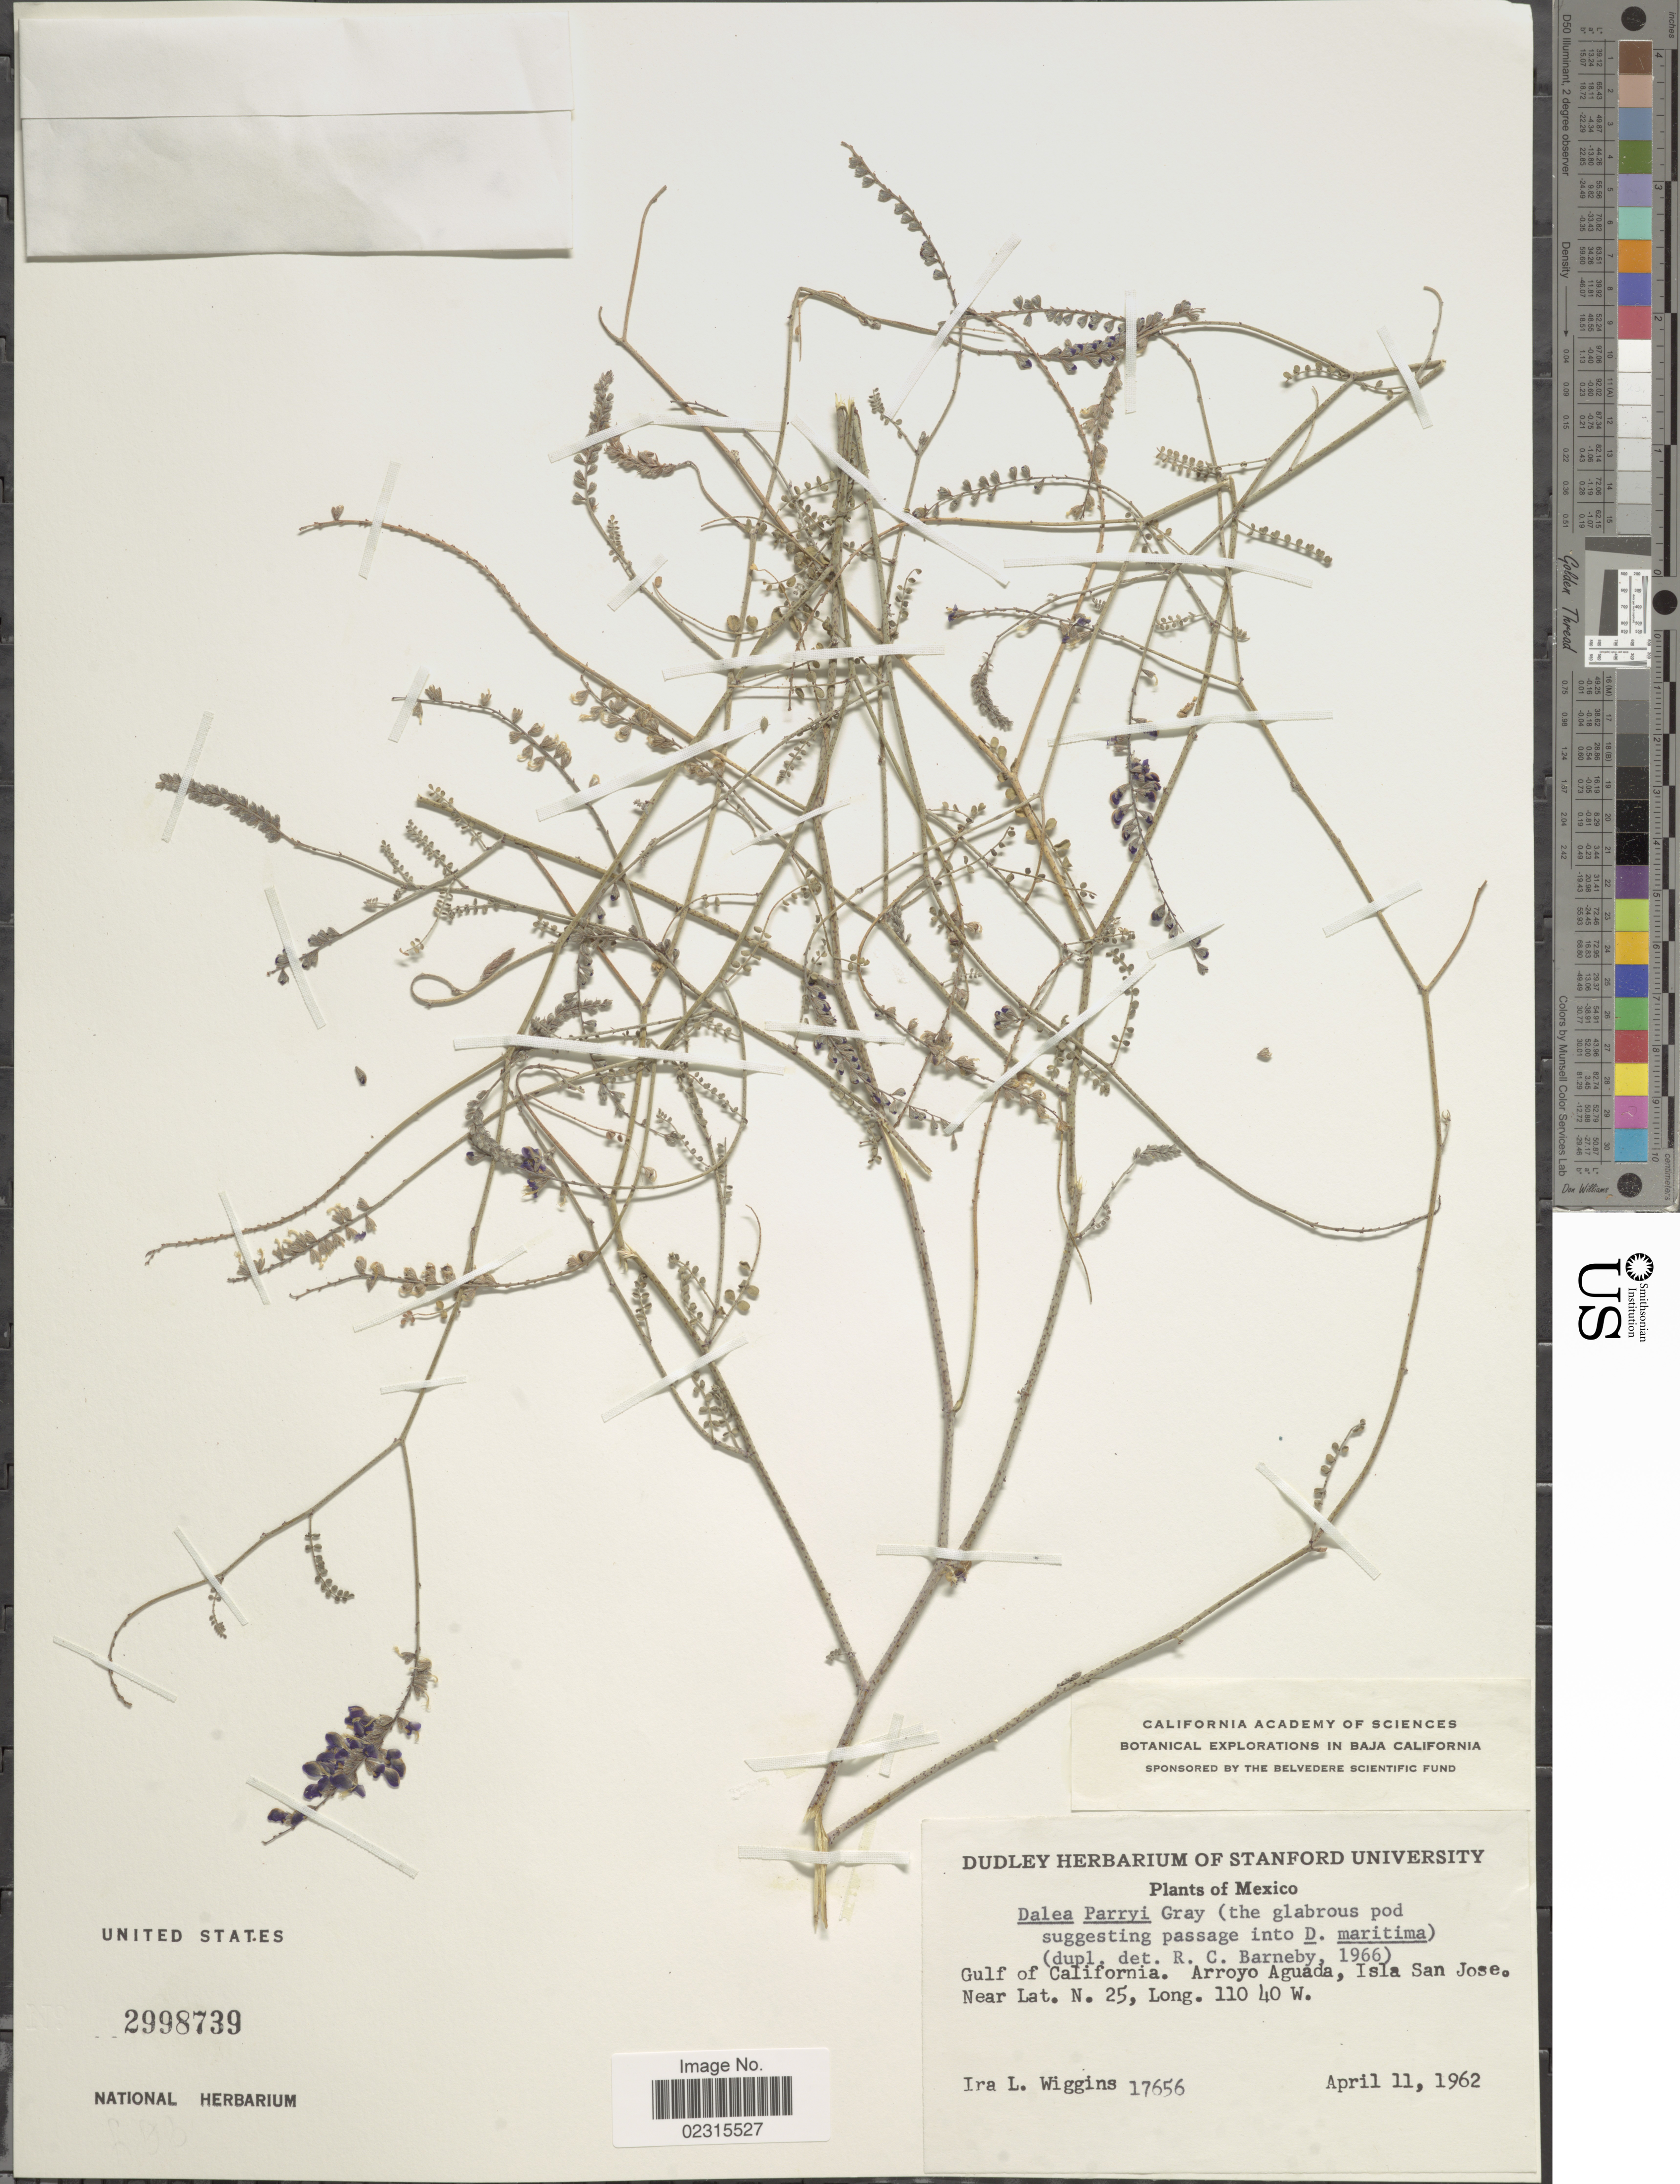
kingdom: Plantae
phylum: Tracheophyta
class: Magnoliopsida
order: Fabales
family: Fabaceae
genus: Marina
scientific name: Marina parryi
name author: (Torr. & A. Gray) Barneby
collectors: I. L. Wiggins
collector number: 17656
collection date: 1962-04-11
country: Mexico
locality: Gulf of California. Arroyo Aguada, Isla San Jose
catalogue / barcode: US 2998739